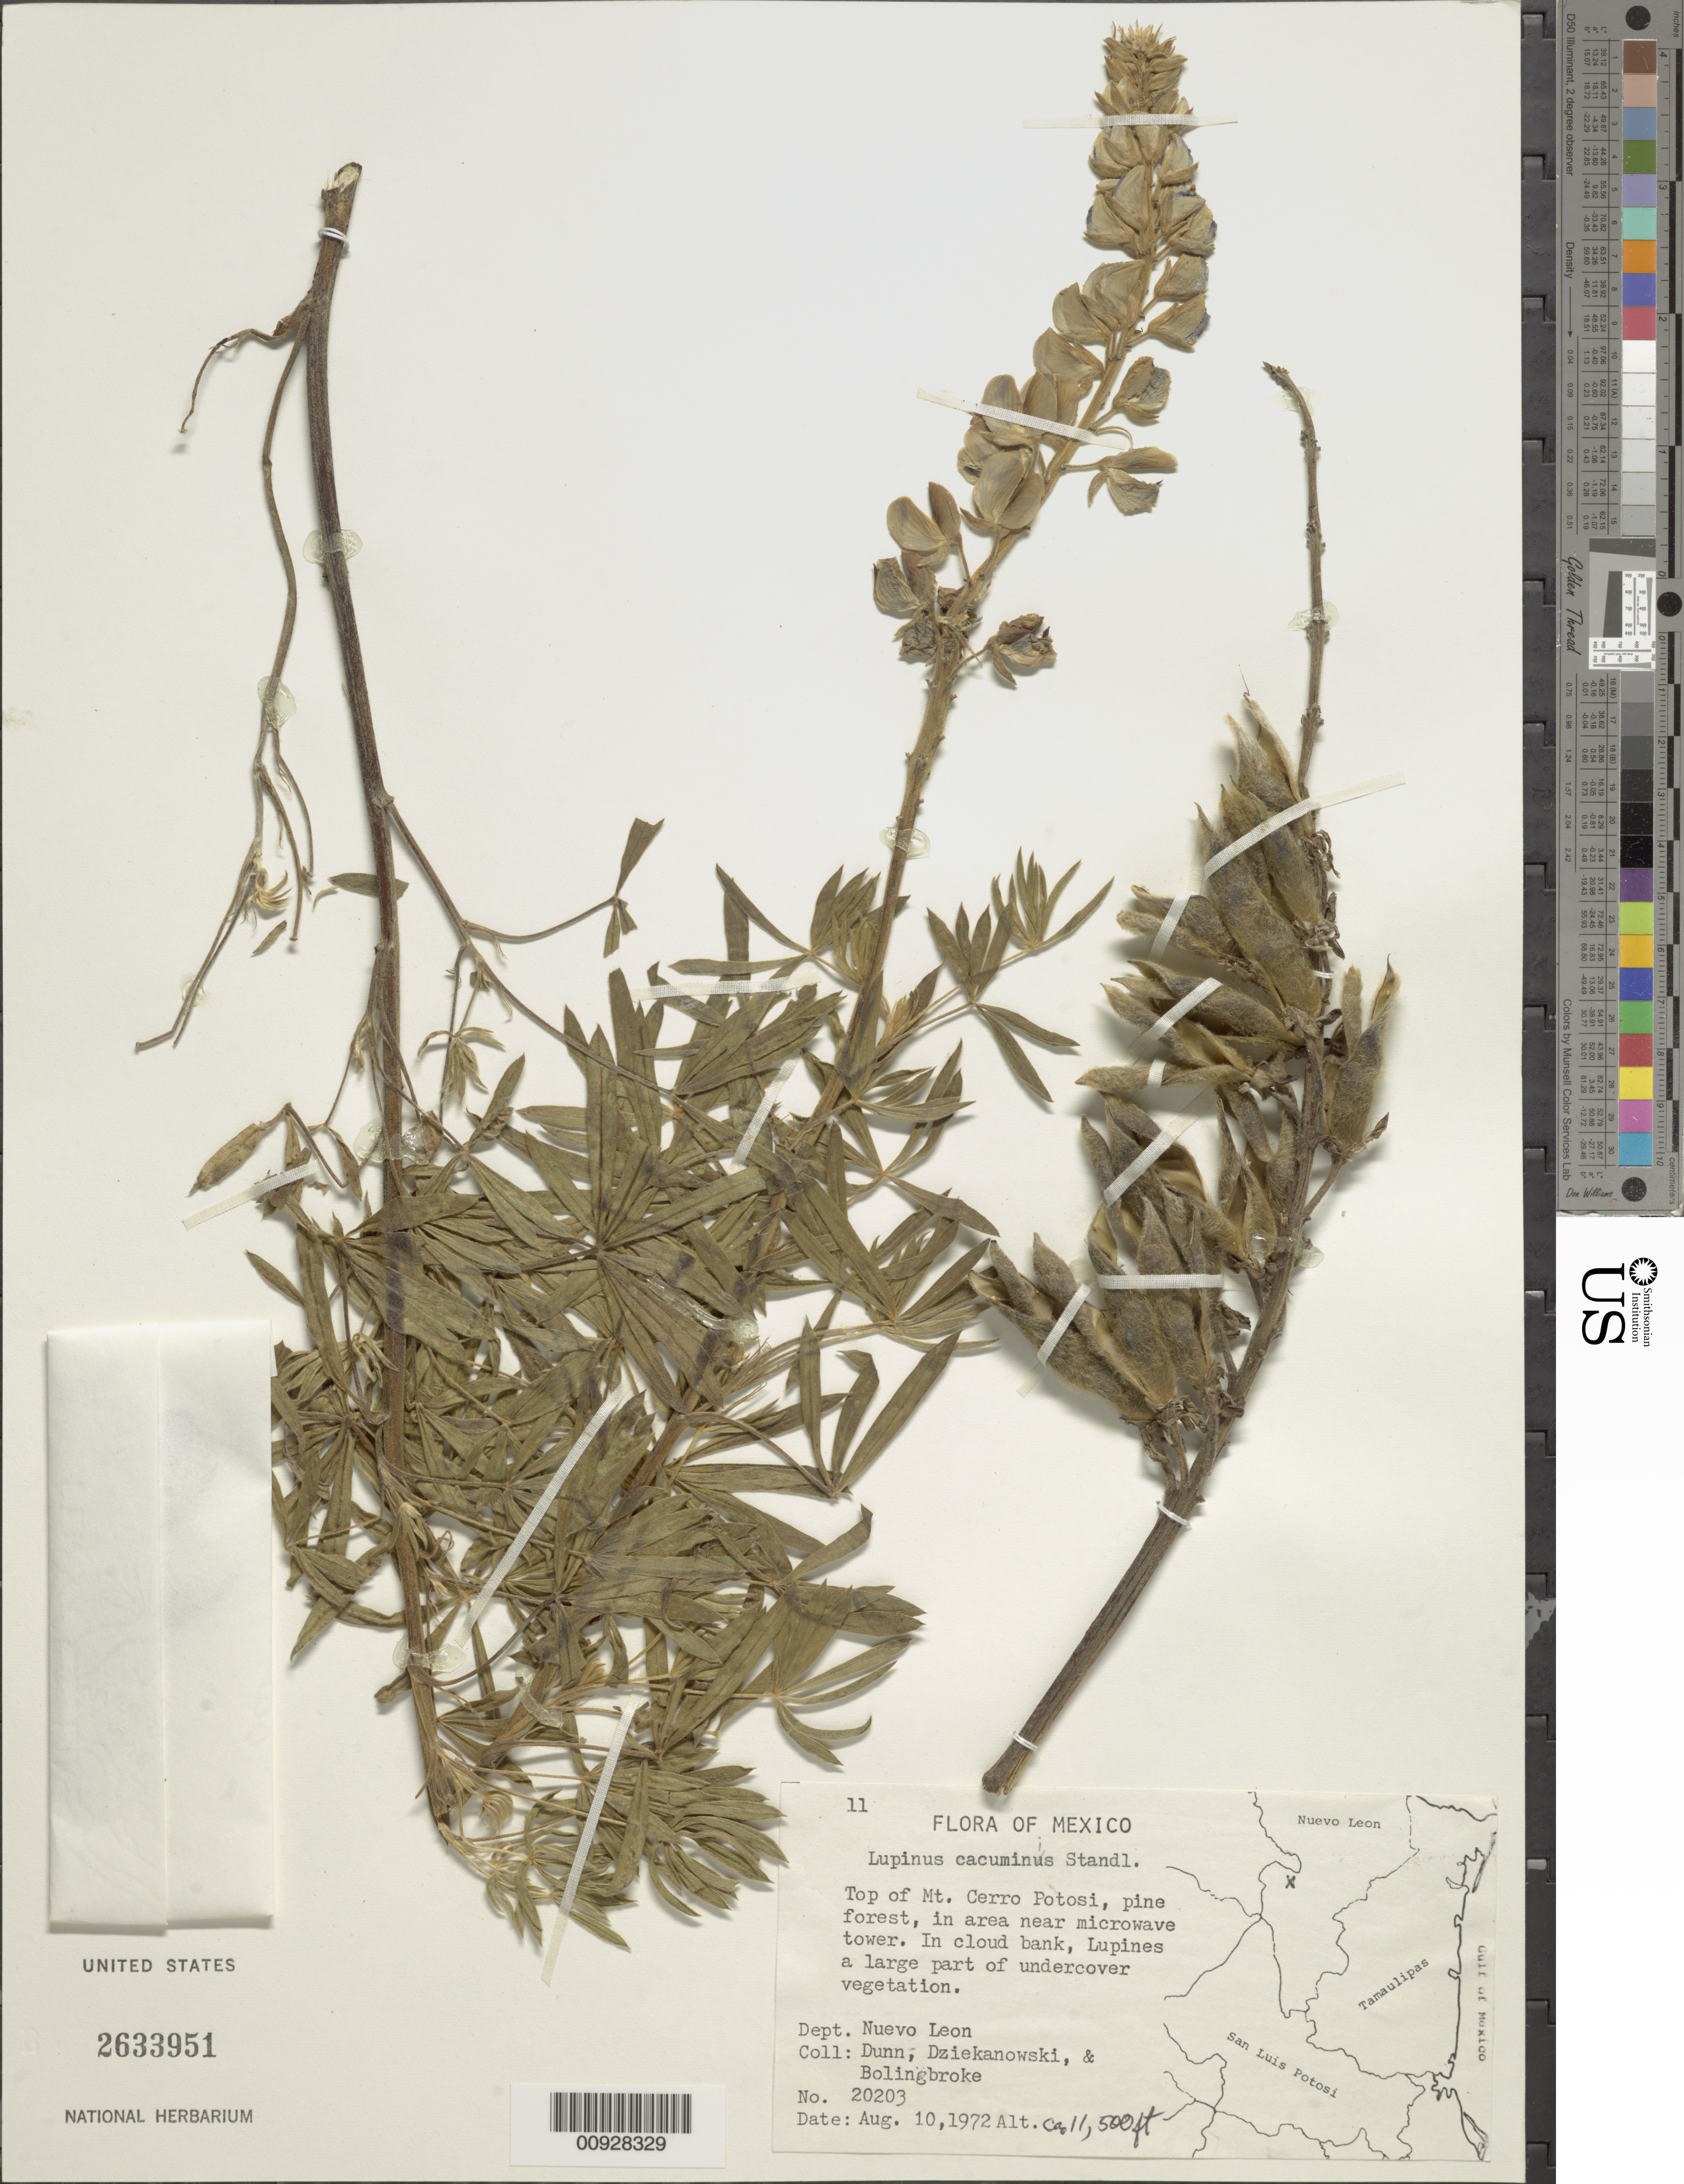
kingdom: Plantae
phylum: Tracheophyta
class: Magnoliopsida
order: Fabales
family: Fabaceae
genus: Lupinus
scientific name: Lupinus cacuminis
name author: Standl.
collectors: -- Dunn, -. Dziekanowski & -. Bolingbroke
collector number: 20203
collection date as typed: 10 Aug 1972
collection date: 1972-08-10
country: Mexico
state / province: Nuevo León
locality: Top of Mt. Cerro Potosí, pine forest, in area near microwave tower.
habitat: Pine forest. In cloud bank, Lupines a large part of undercover vegetation.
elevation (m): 3505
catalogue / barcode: US 2633951